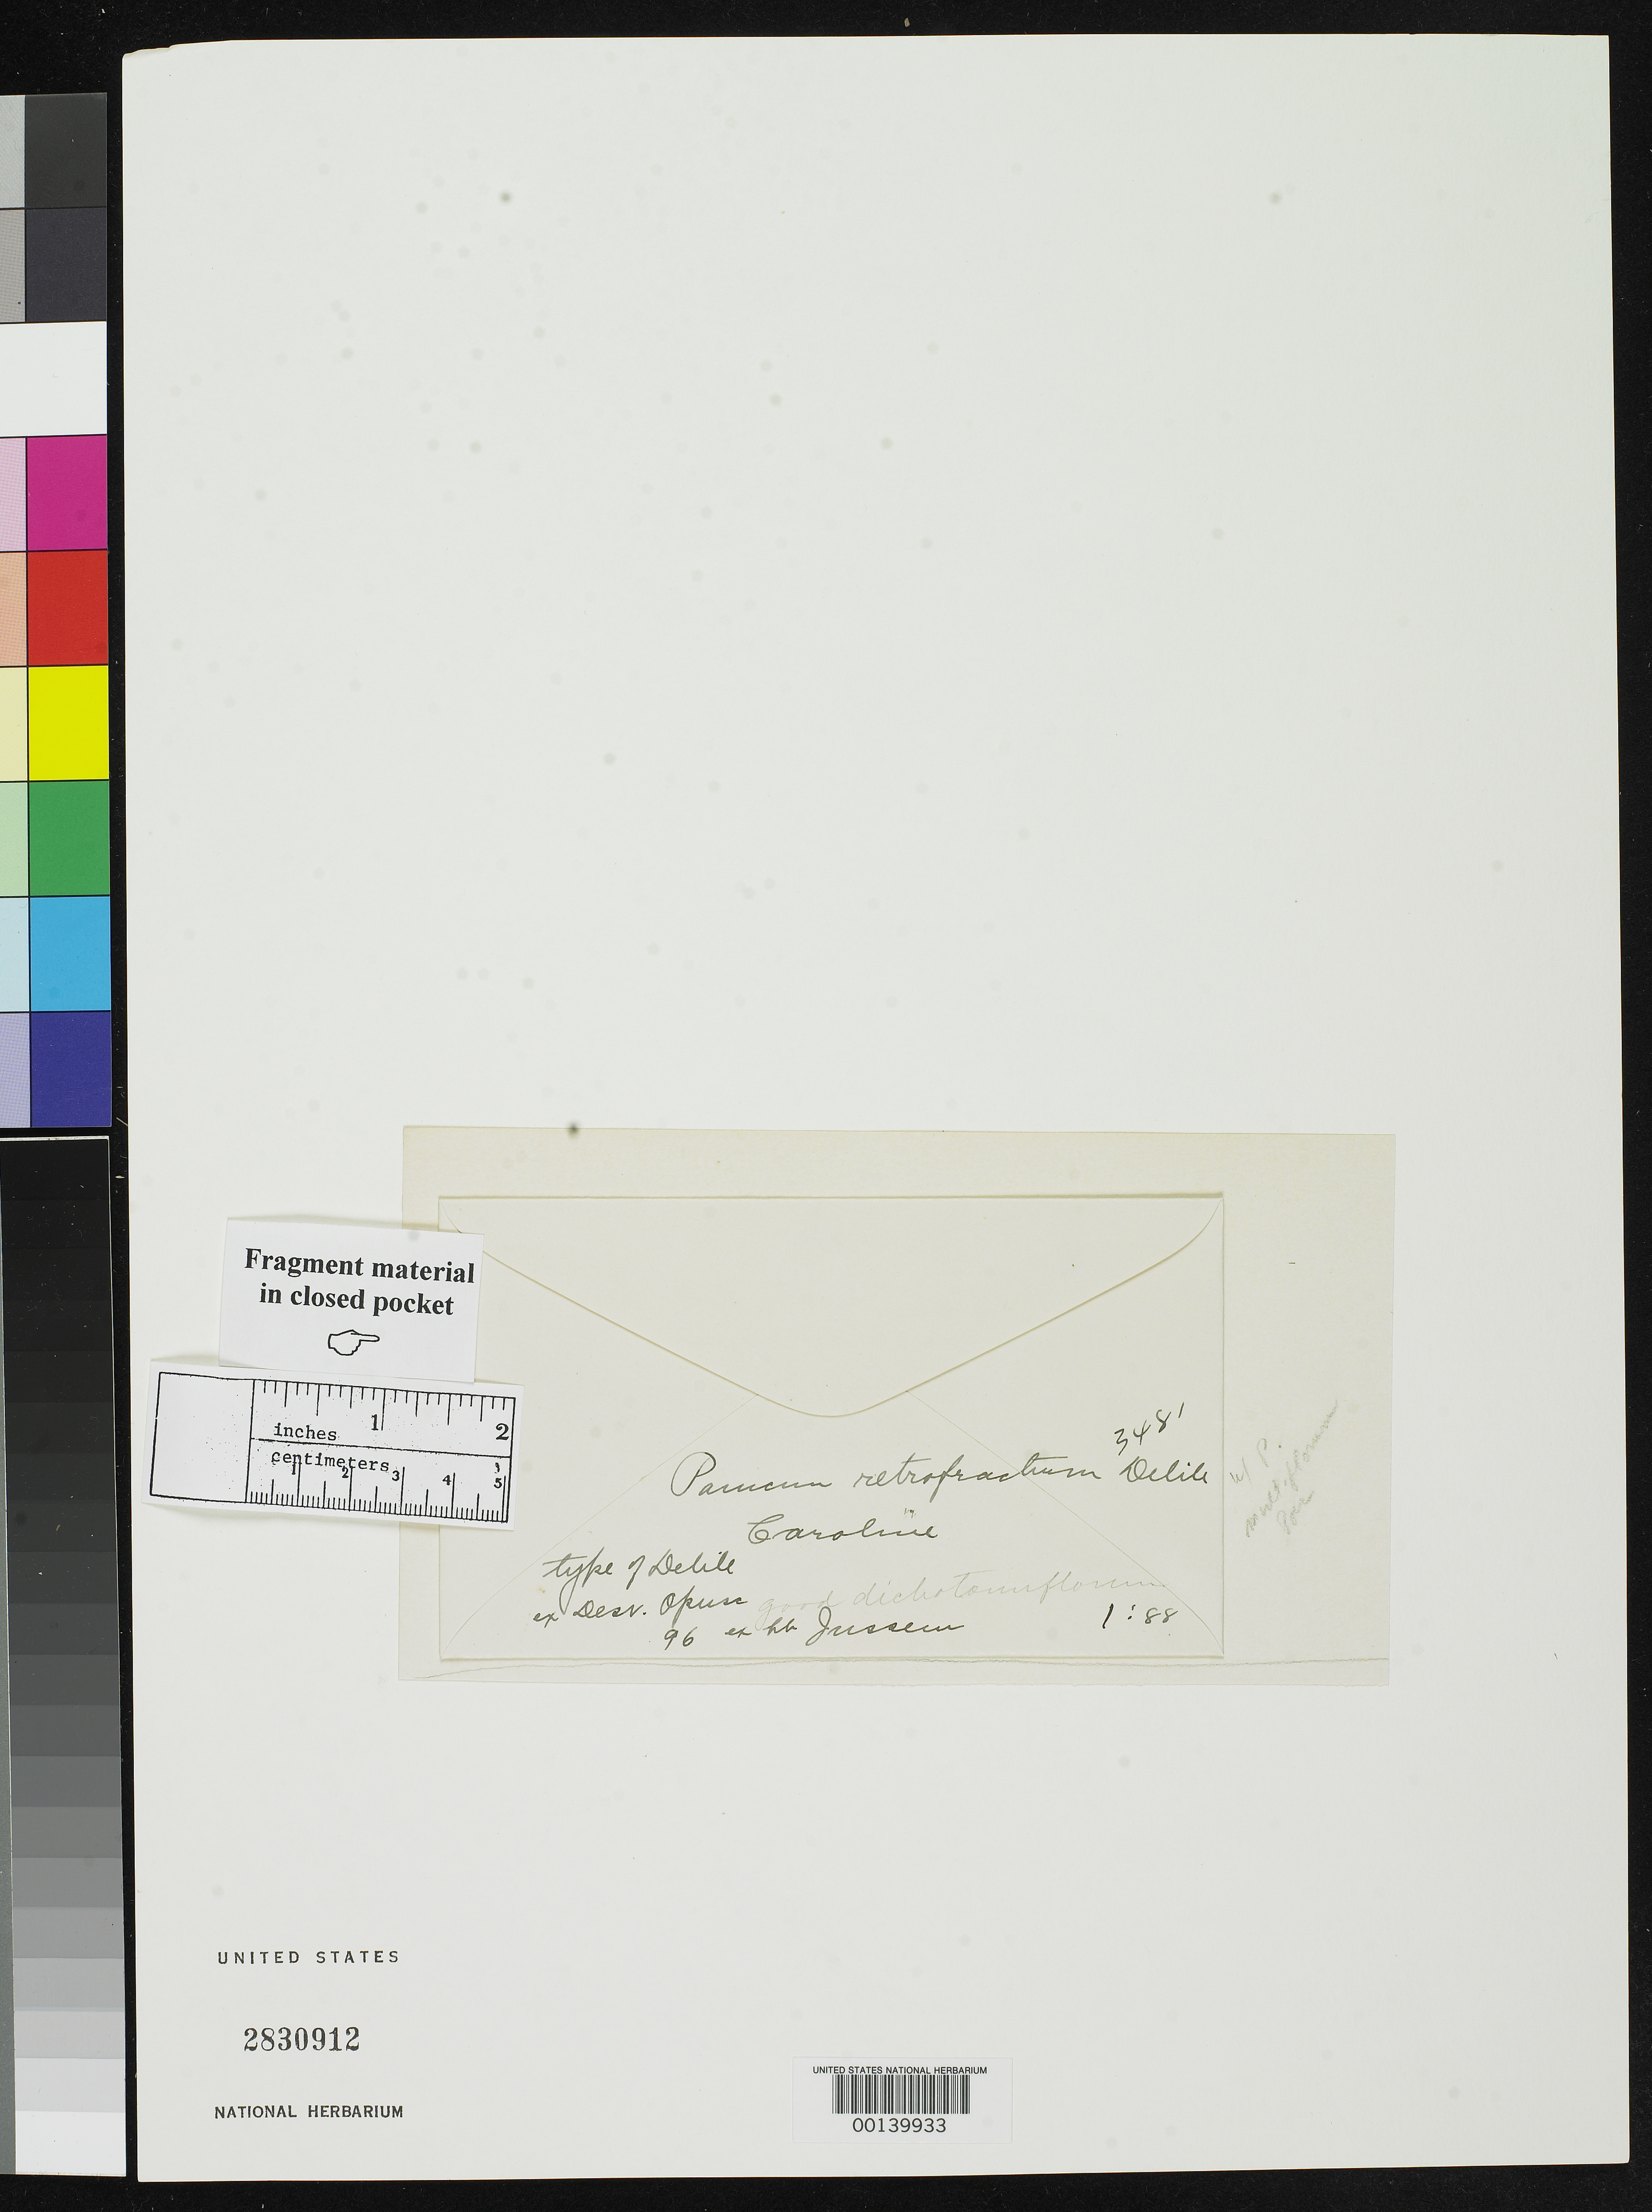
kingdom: Plantae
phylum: Tracheophyta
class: Liliopsida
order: Poales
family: Poaceae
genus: Panicum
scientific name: Panicum retrofractum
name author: Delile ex Desv.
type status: Type Fragment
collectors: ex herb. Jussieu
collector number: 96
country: United States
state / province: North Carolina / South Carolina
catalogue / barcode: US 2830912